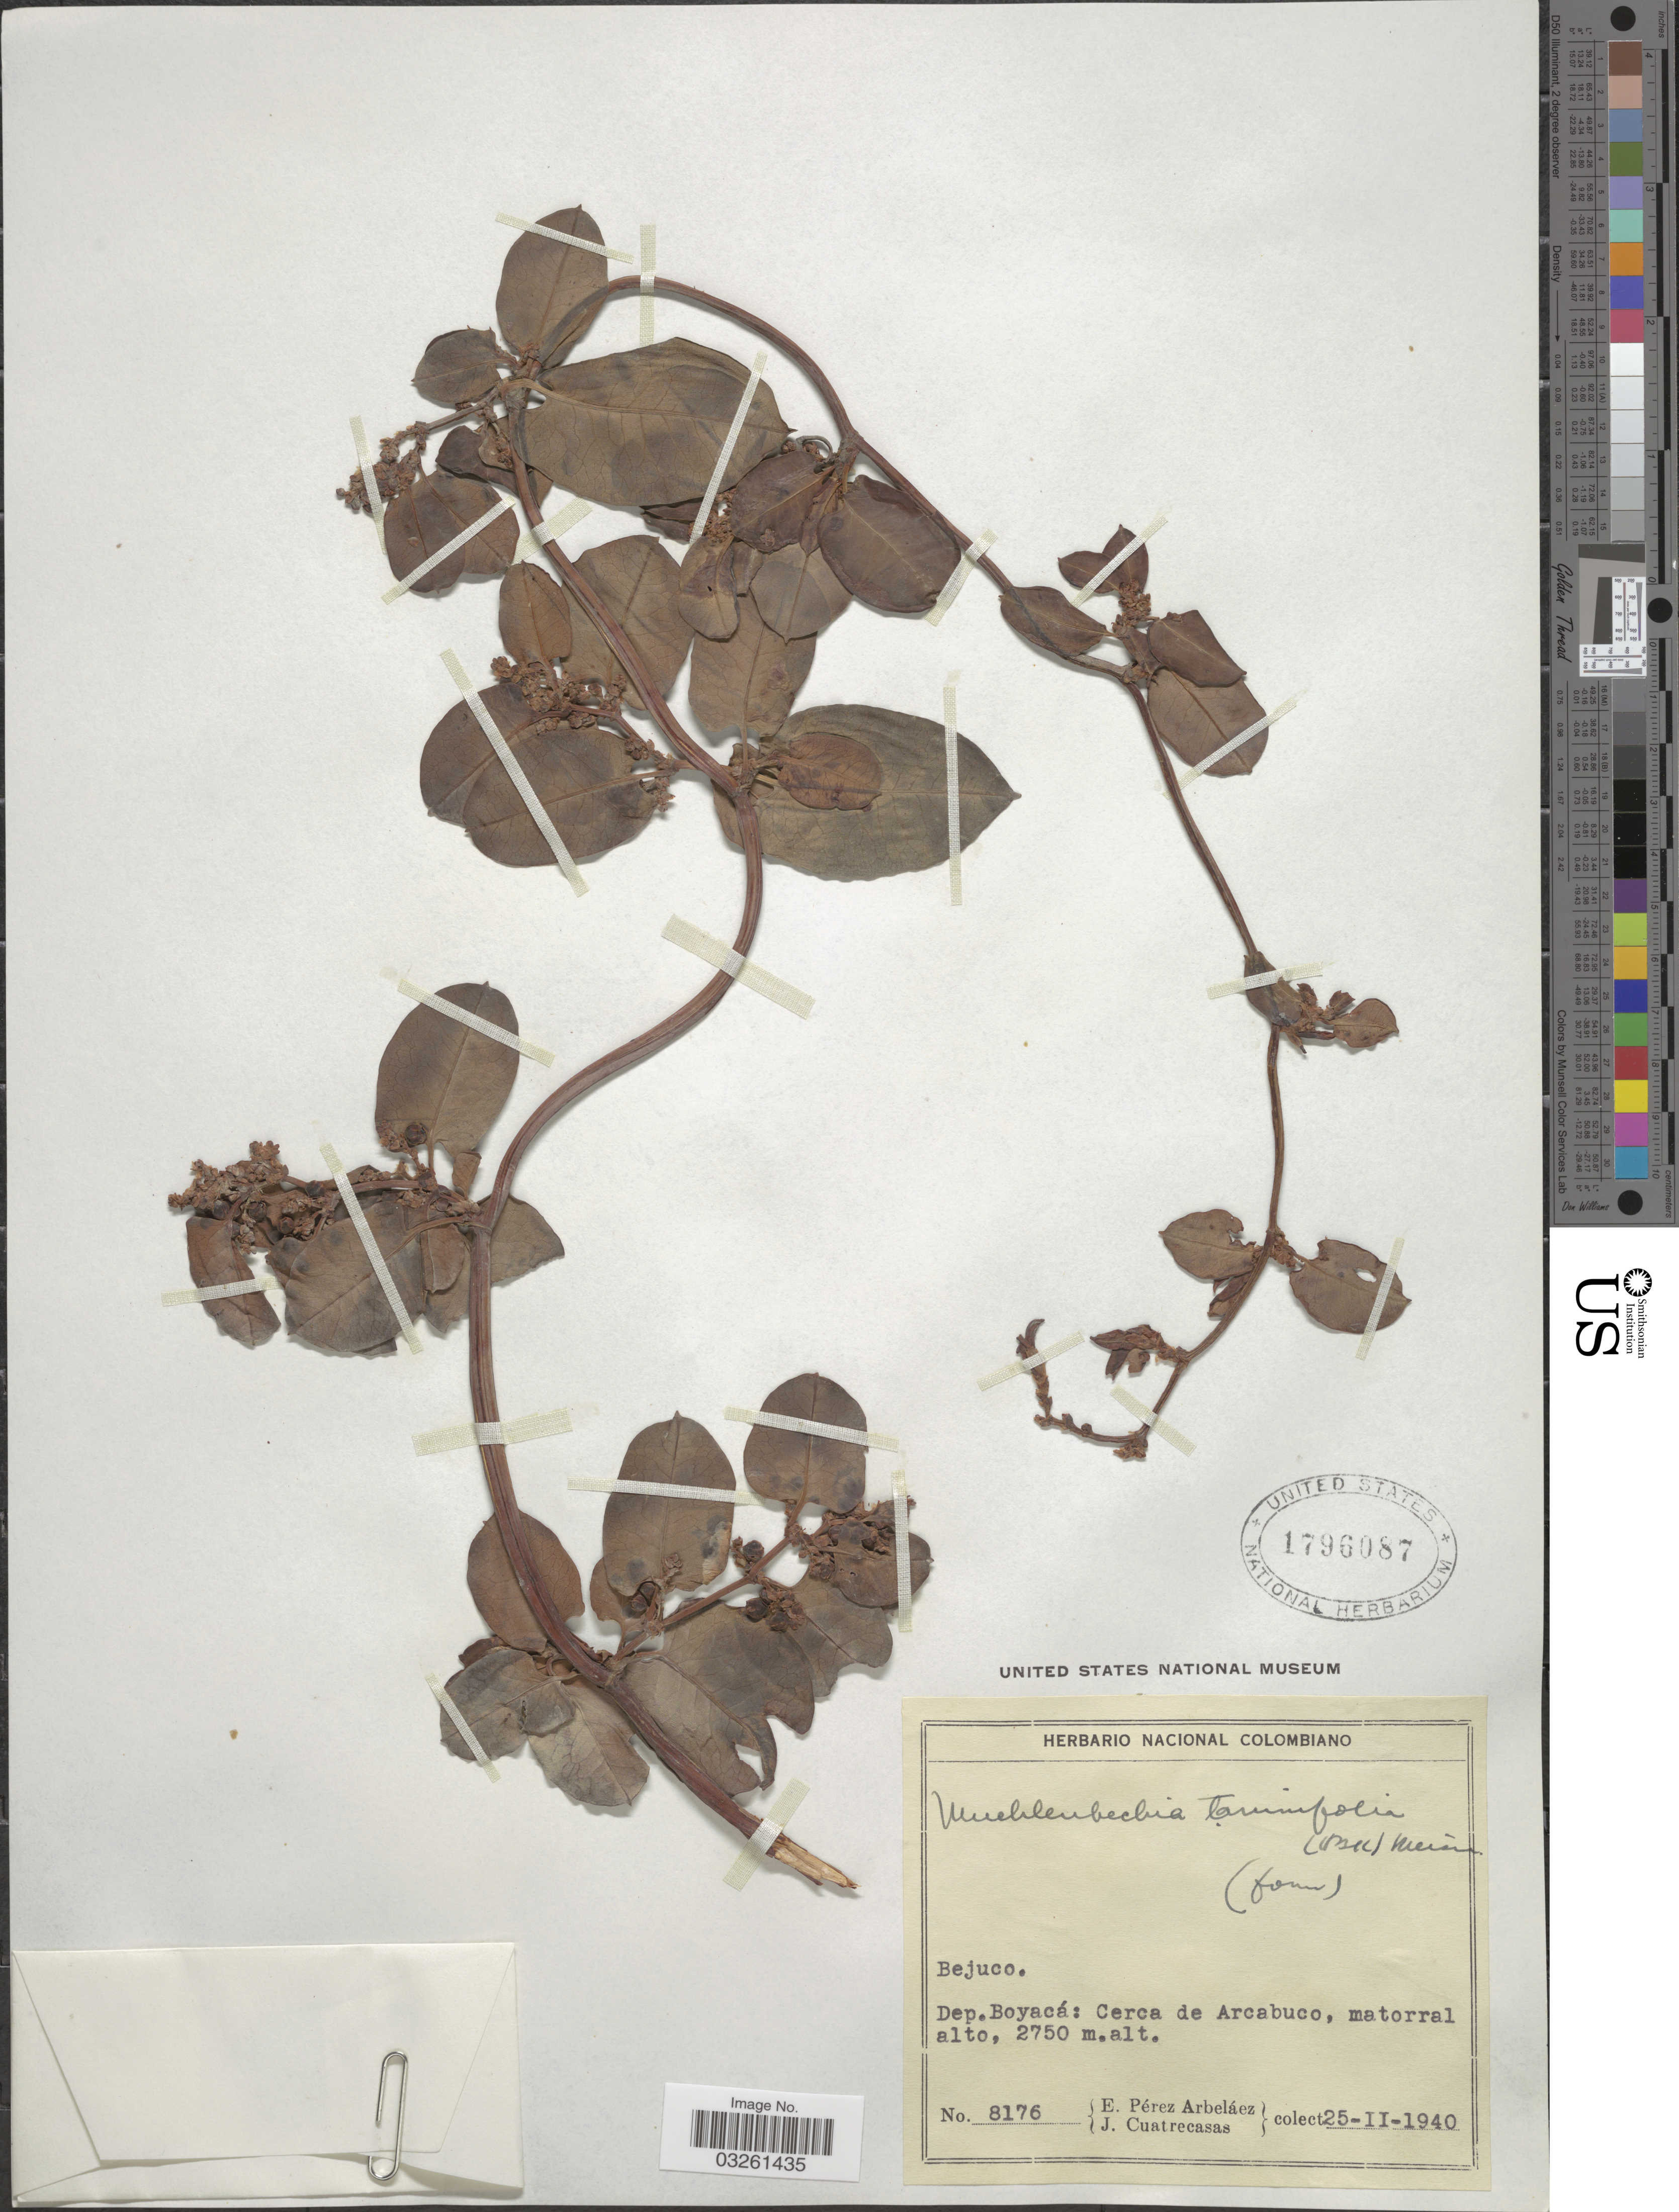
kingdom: Plantae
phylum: Tracheophyta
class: Magnoliopsida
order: Caryophyllales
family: Polygonaceae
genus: Muehlenbeckia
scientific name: Muehlenbeckia tamnifolia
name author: (Kunth) Meisn.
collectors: E. Pérez Arbeláez & J. Cuatrecasas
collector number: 8176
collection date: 1940-02-25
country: Colombia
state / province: Boyacá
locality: Dep. Boyacá: Cerca de Arabuco.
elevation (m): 2750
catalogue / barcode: US 1796087